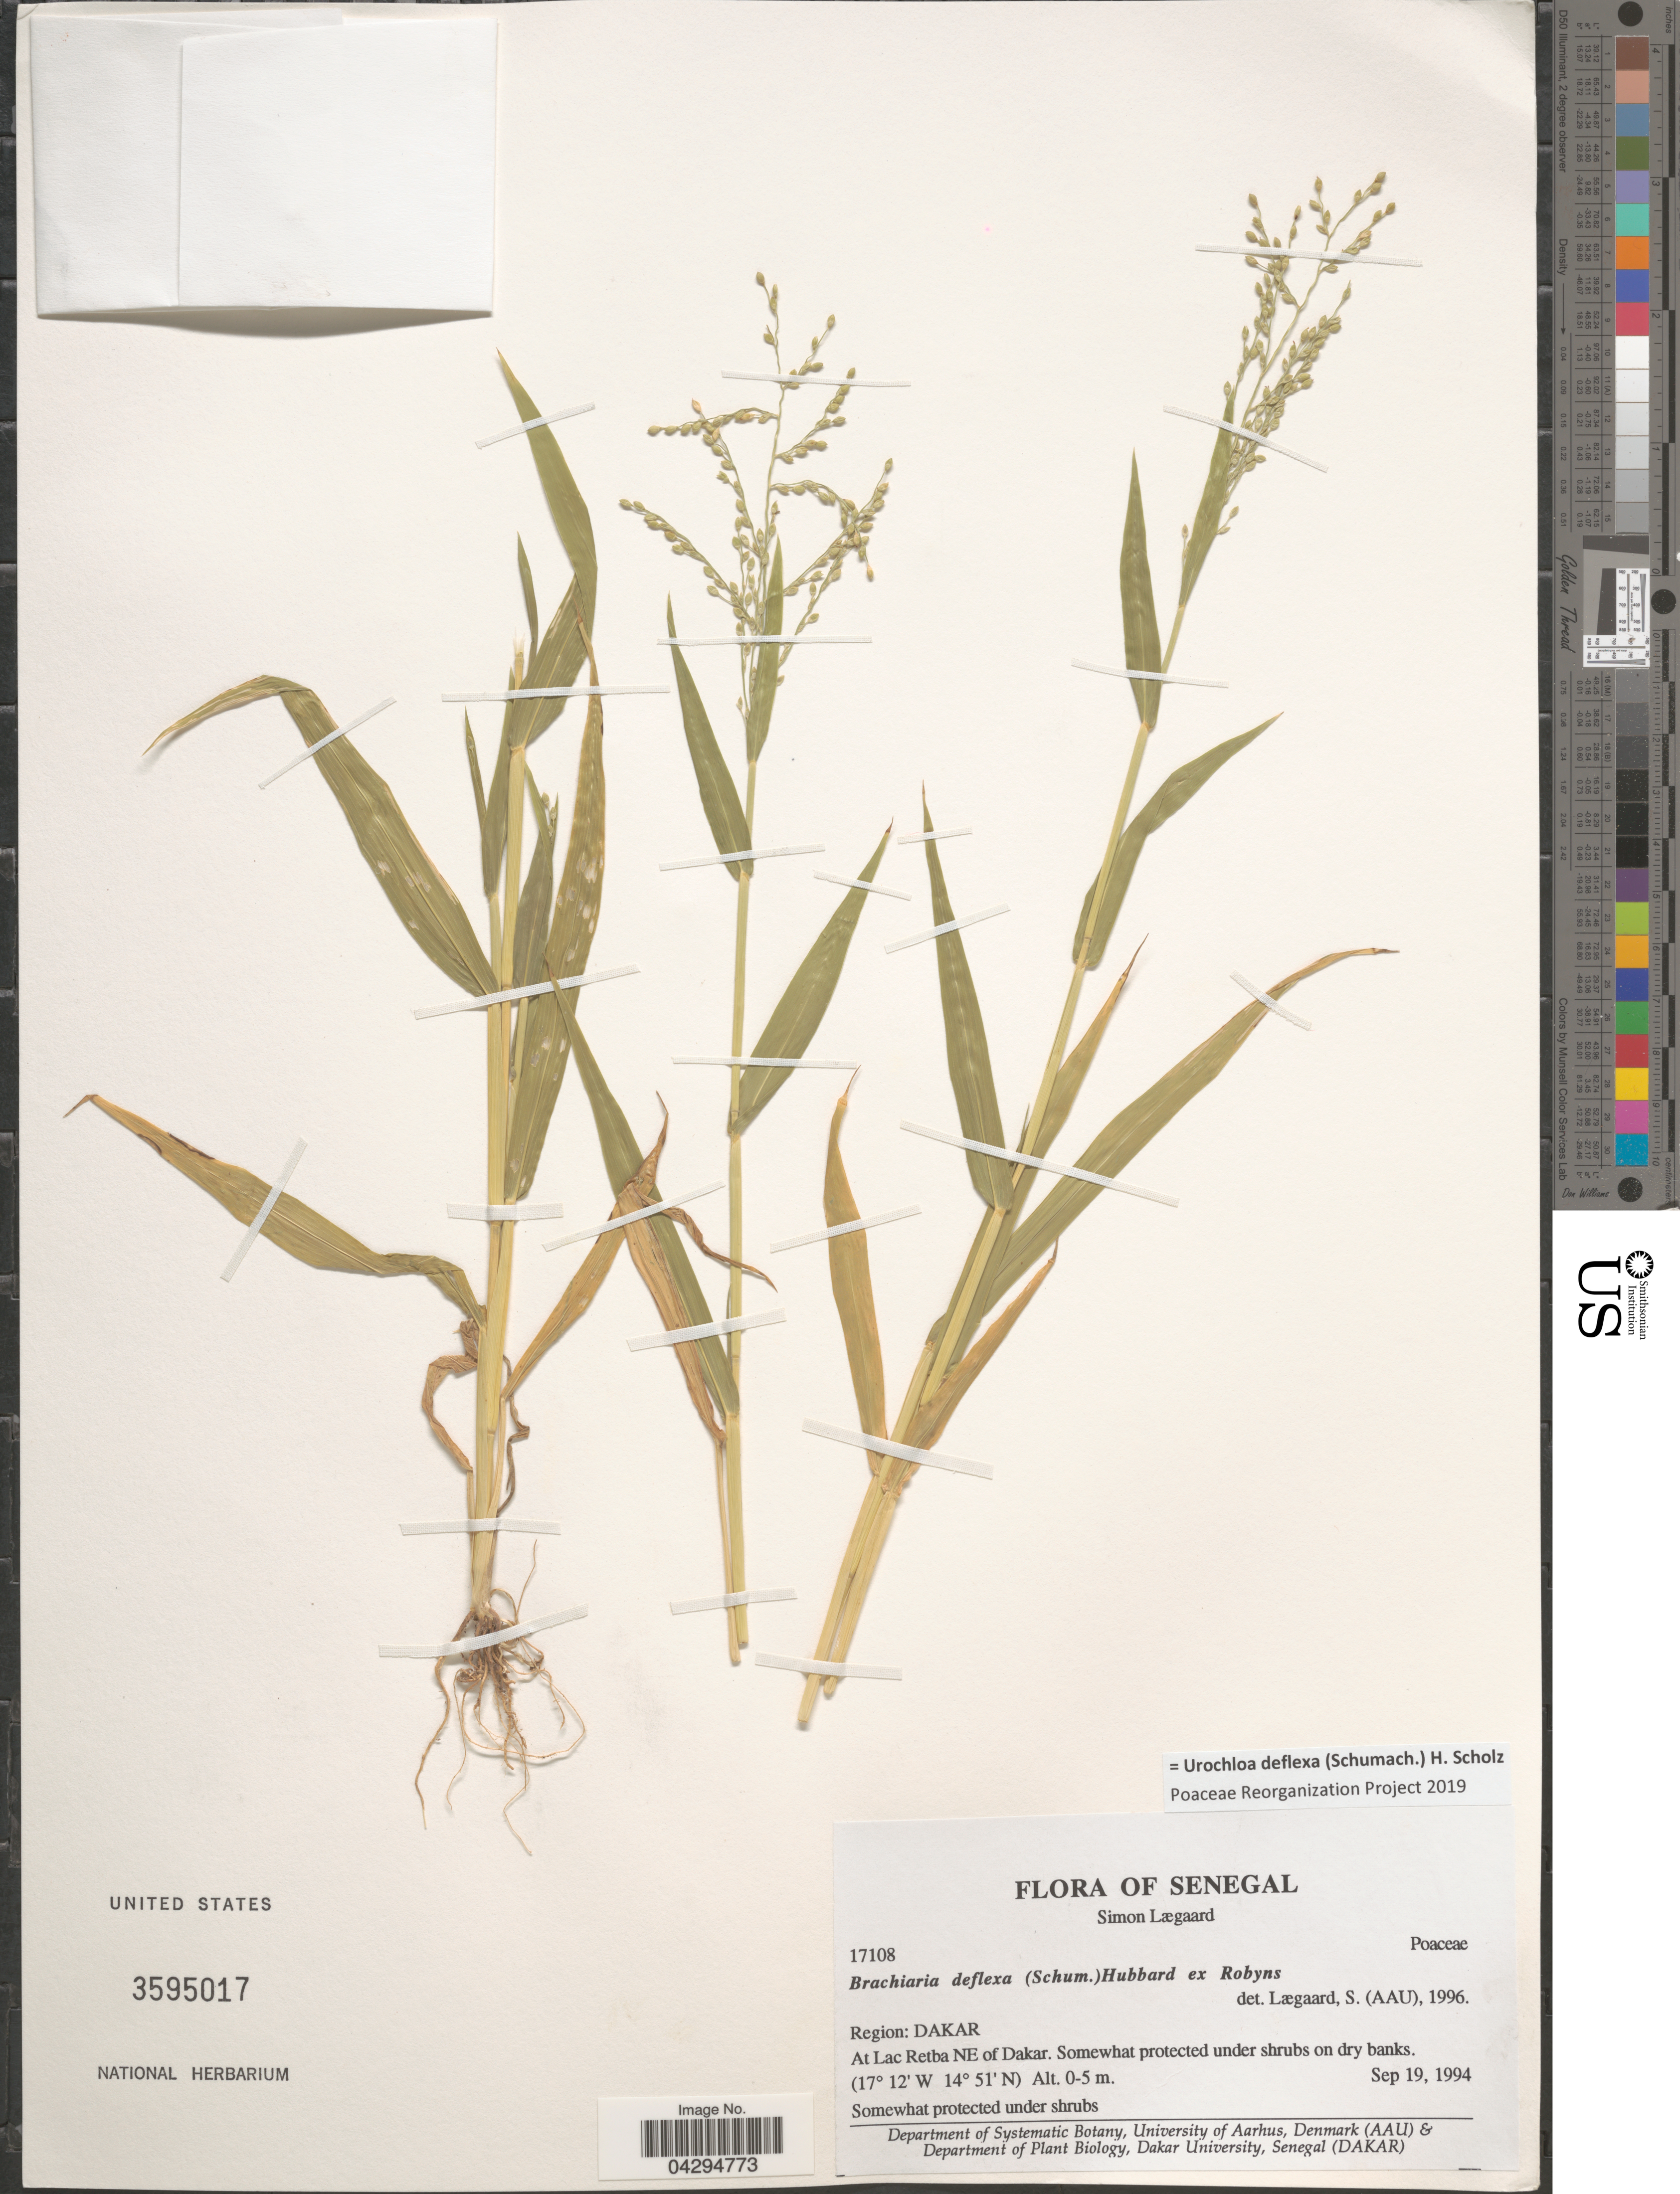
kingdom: Plantae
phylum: Tracheophyta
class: Liliopsida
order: Poales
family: Poaceae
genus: Urochloa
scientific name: Urochloa deflexa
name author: (Schumach.) H. Scholz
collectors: S. Lægaard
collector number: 17108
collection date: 1994-09-19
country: Senegal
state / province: Dakar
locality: Region: Dakar. At Lac Retba NE of Dakar. Somewhat protected under shrubs on dry banks.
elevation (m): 0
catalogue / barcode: US 3595017